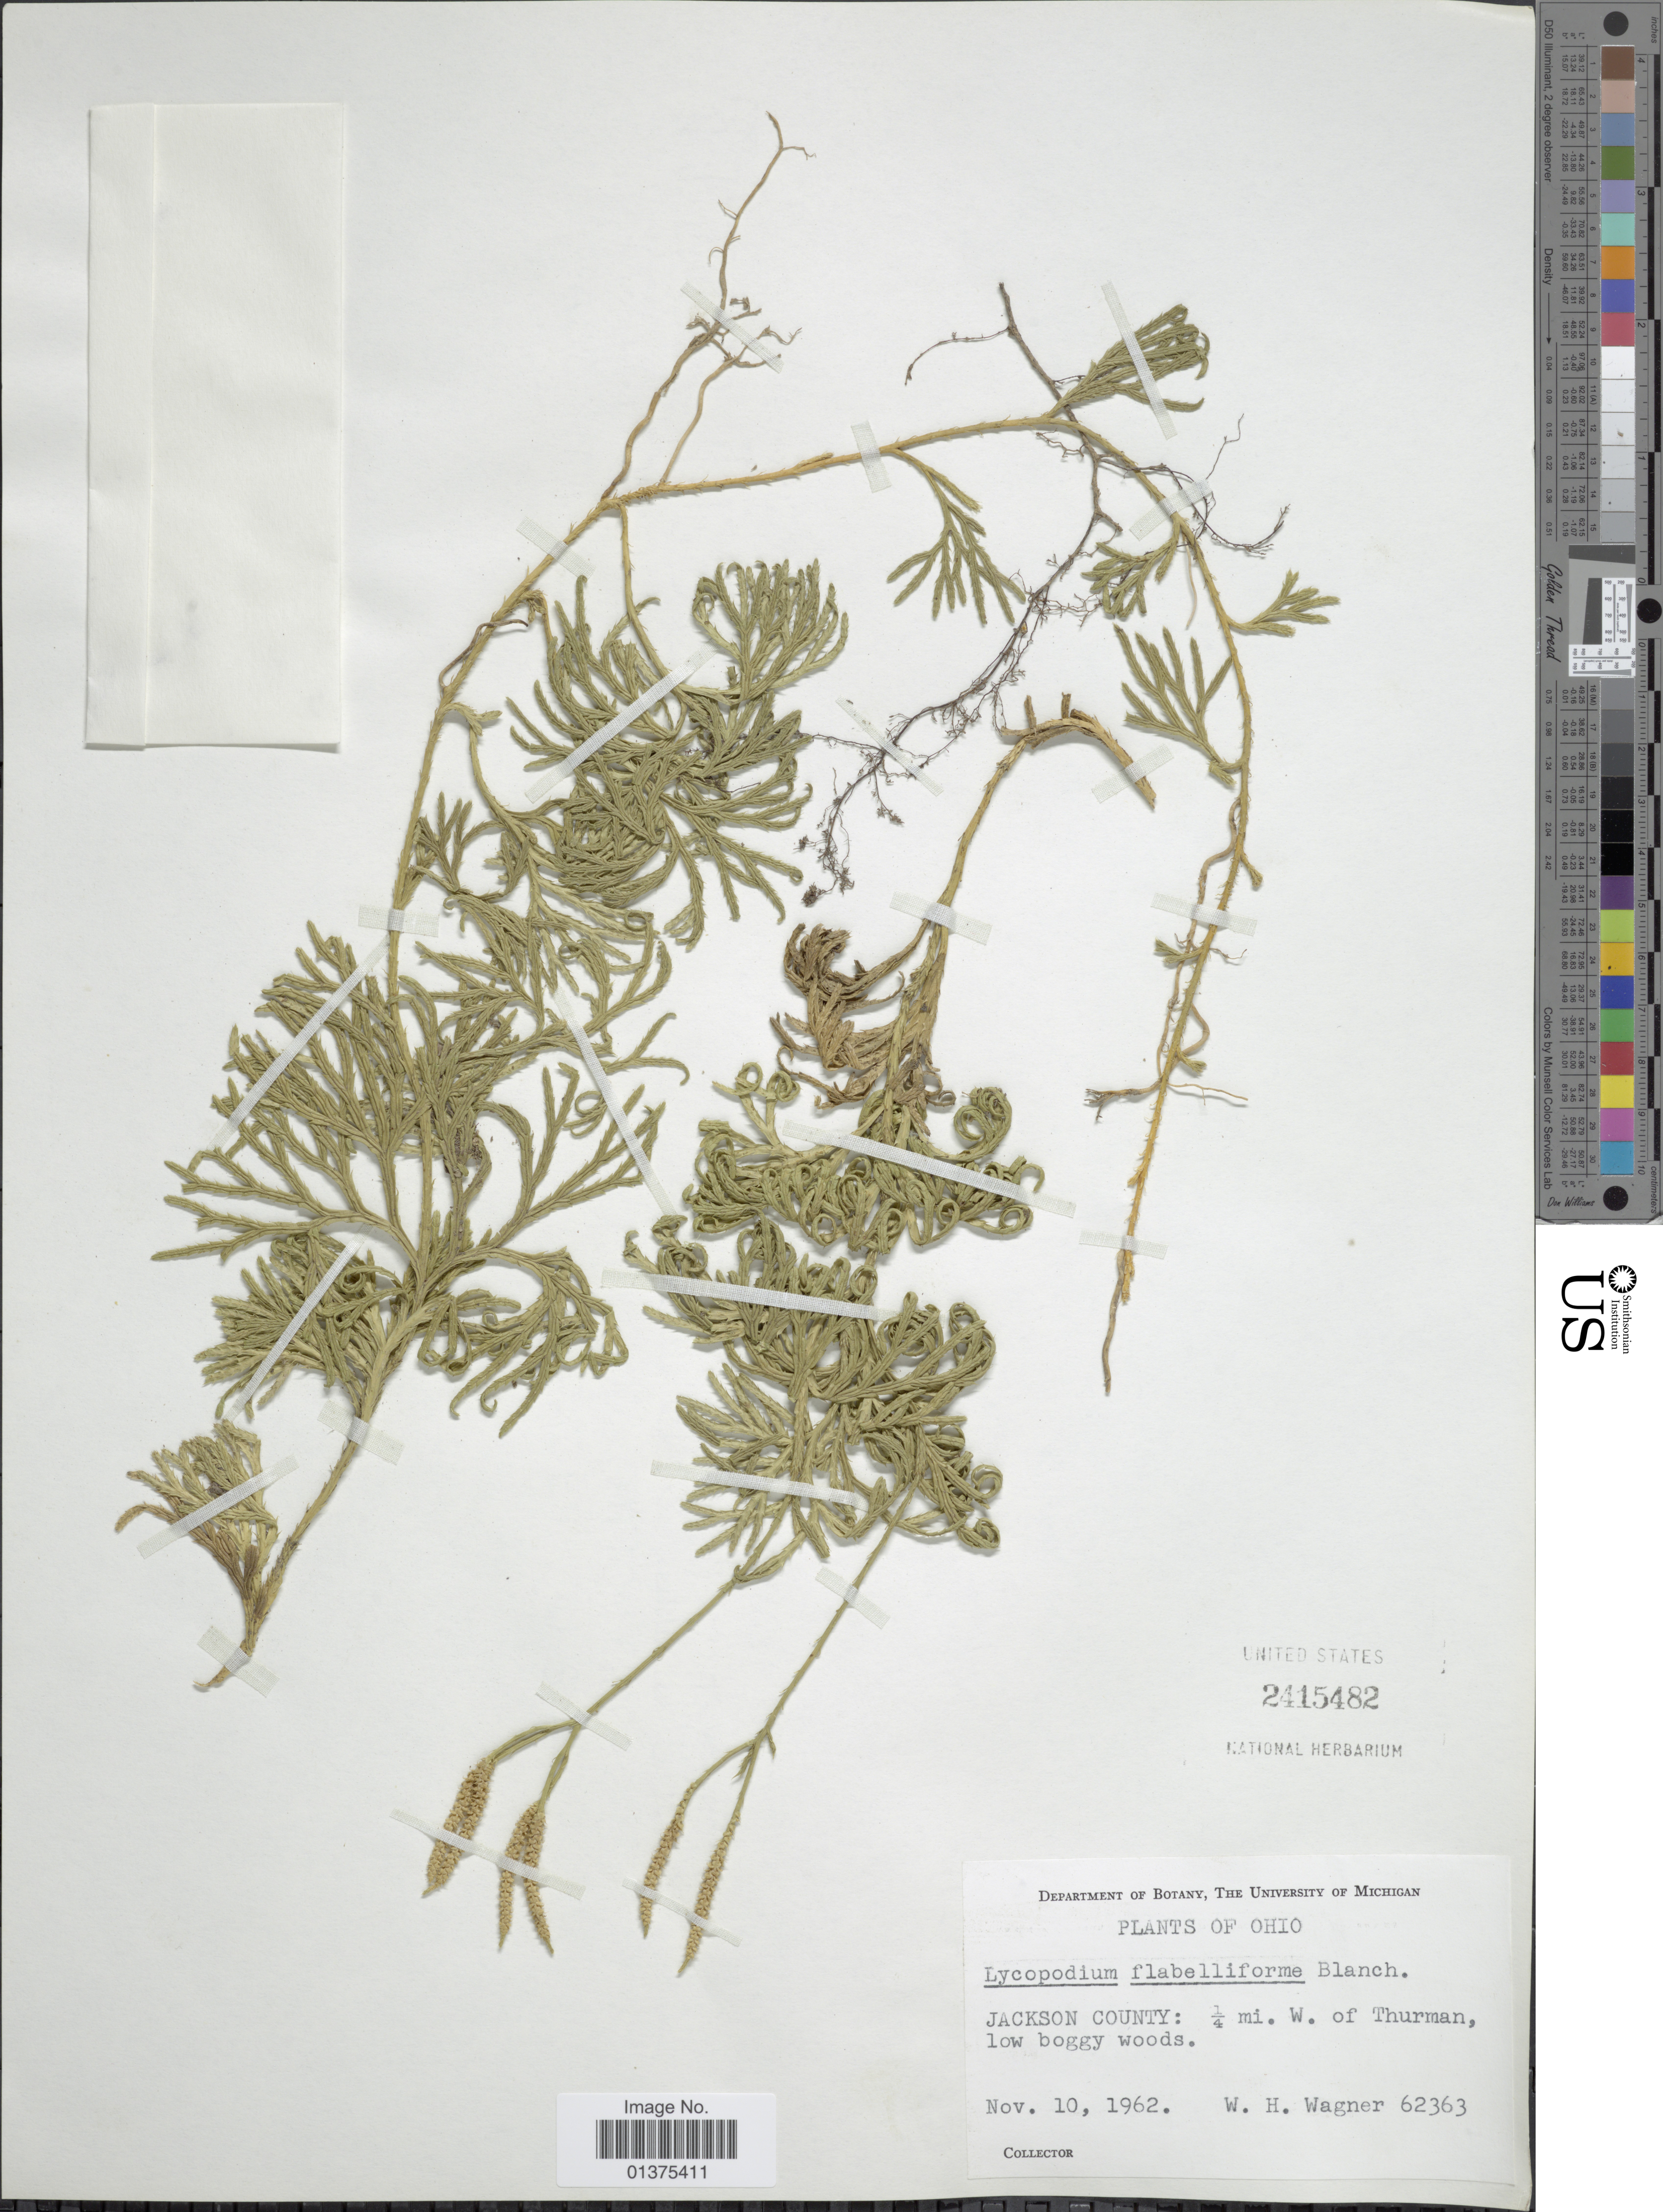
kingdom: Plantae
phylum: Tracheophyta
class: Lycopodiopsida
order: Lycopodiales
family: Lycopodiaceae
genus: Diphasiastrum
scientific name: Diphasiastrum digitatum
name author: (Dill. ex A. Braun) Holub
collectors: W. H. Wagner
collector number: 62363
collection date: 1962-11-10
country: United States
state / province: Ohio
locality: Jackson County: ¼ mi. W. of Thruman, low boggy woods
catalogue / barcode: US 2415482